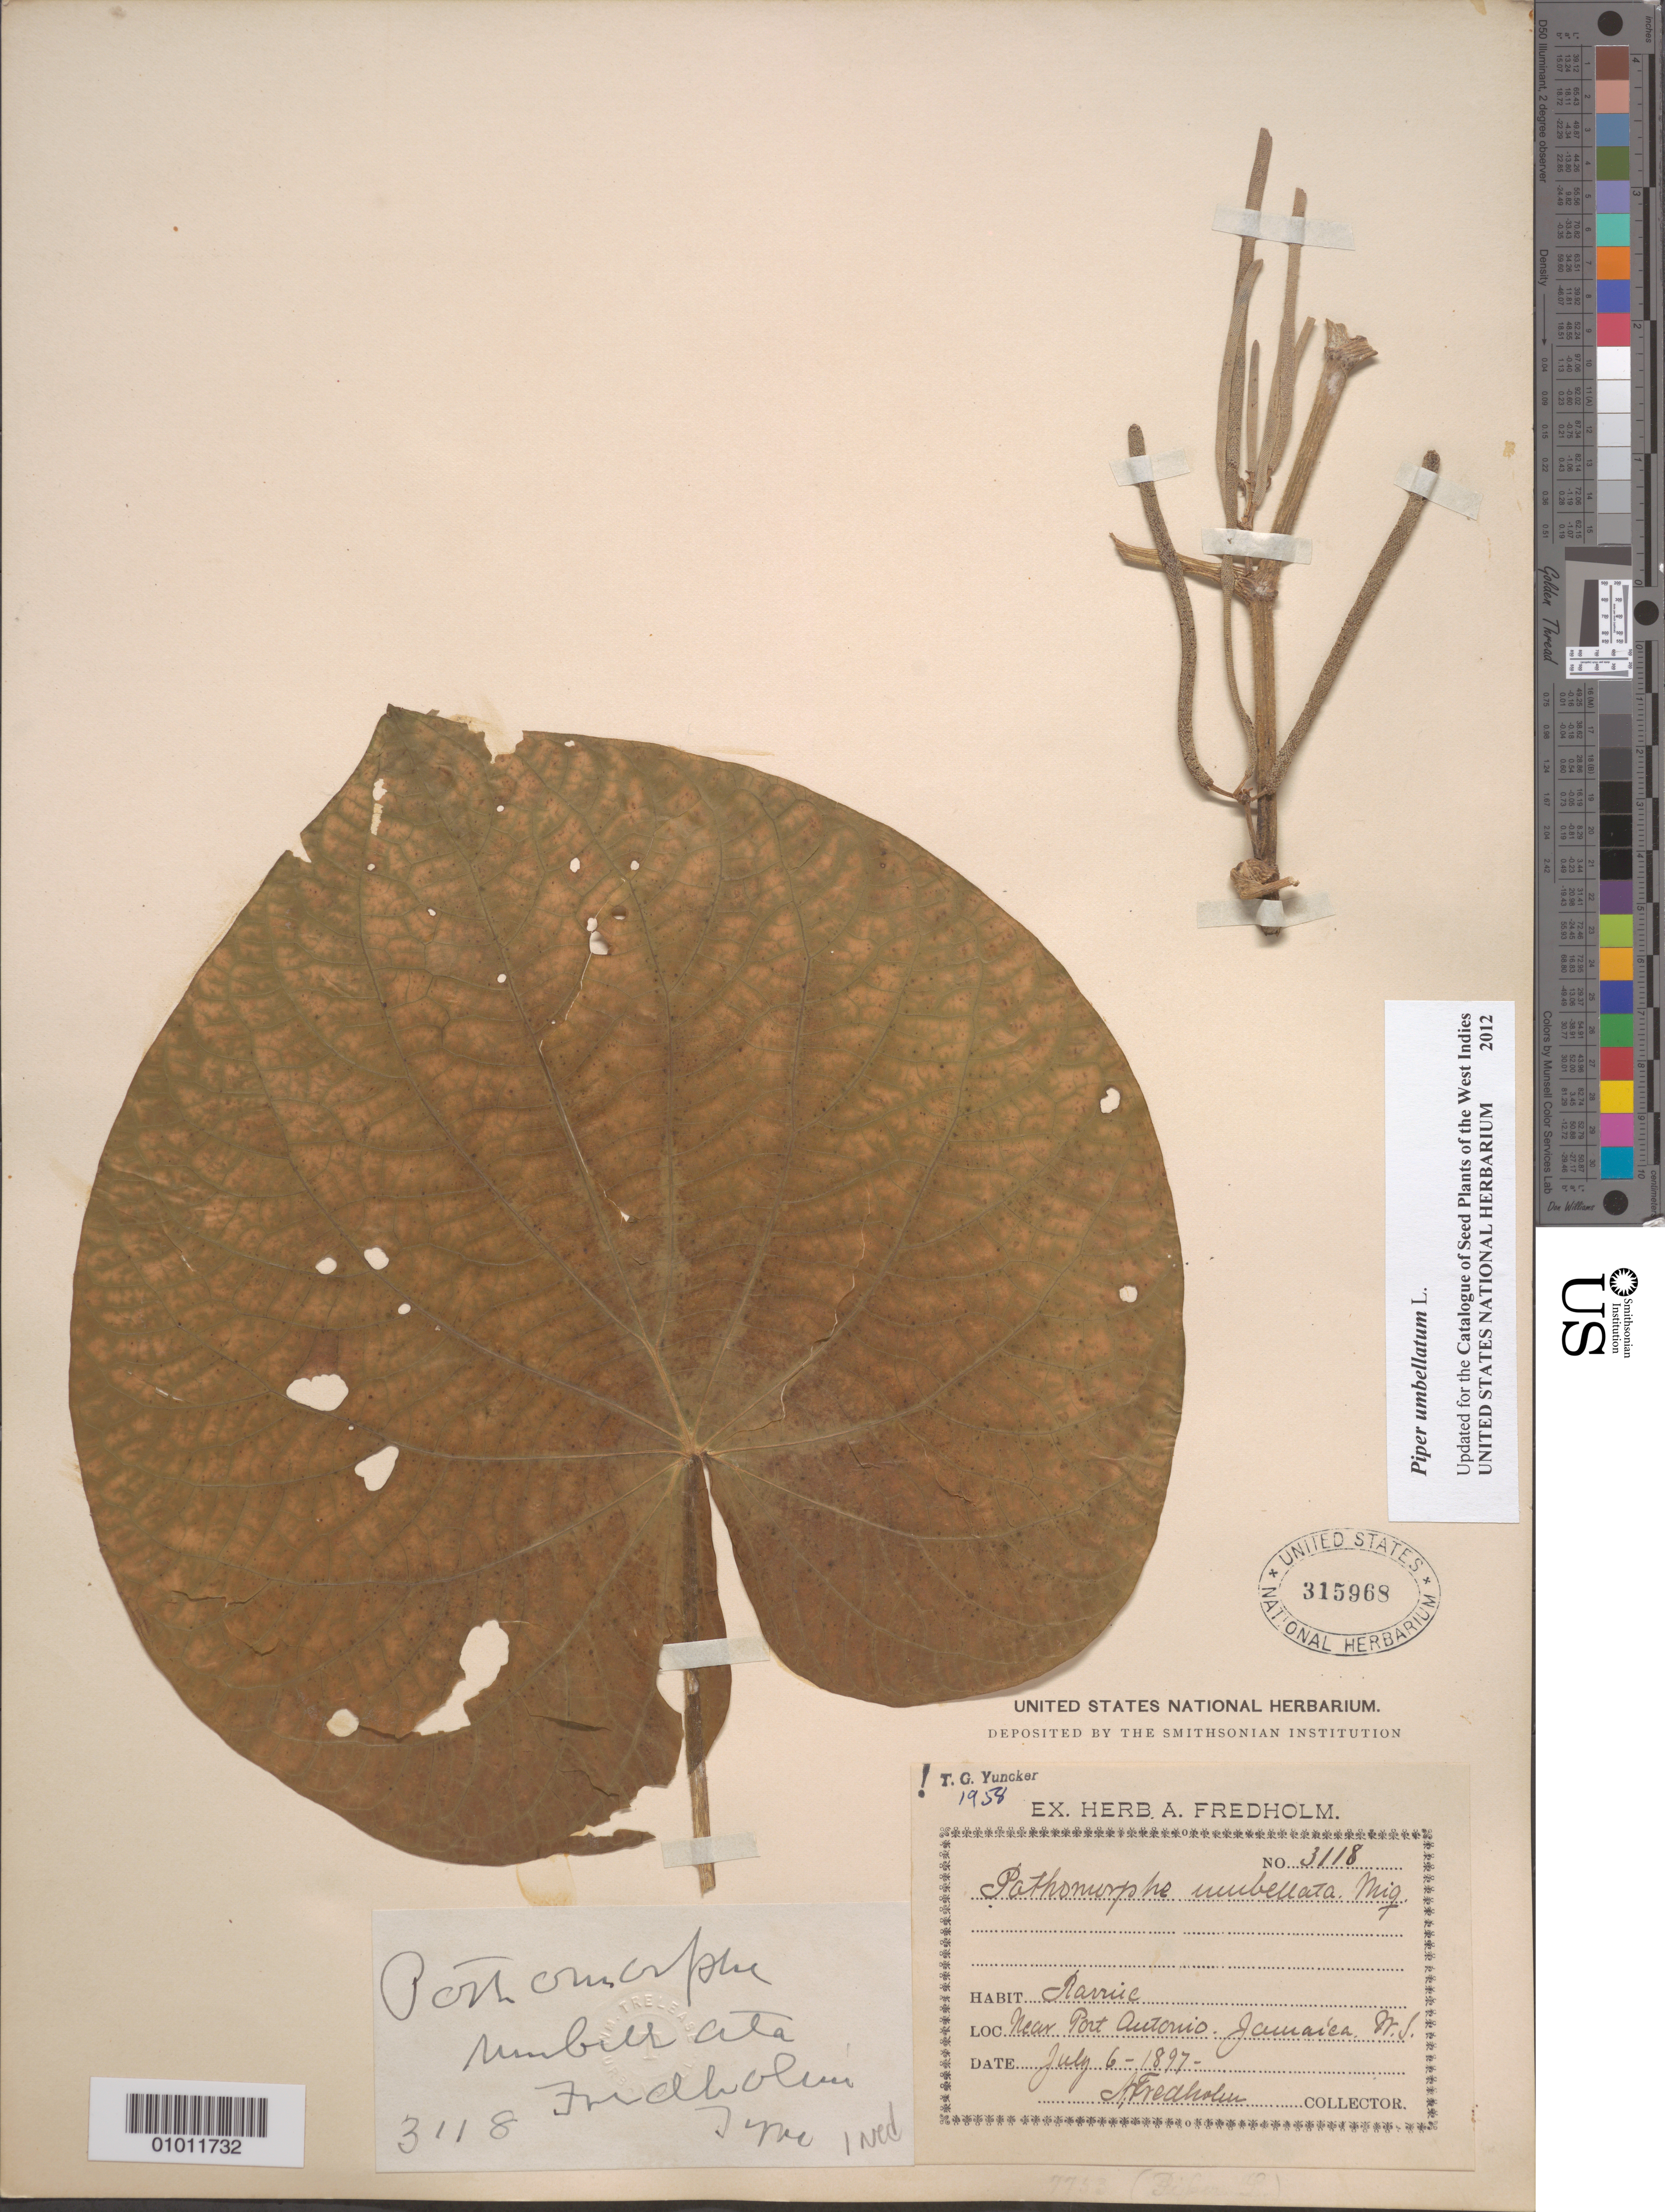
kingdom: Plantae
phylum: Tracheophyta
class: Magnoliopsida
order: Piperales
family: Piperaceae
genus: Piper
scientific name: Piper umbellatum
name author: L.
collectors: A. Fredholm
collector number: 3118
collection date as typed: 06 Jul 1897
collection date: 1897-07-06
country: Jamaica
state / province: Portland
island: Jamaica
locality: Near Port Antonio (the capitol of Portland)Prairie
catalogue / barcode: US 315968